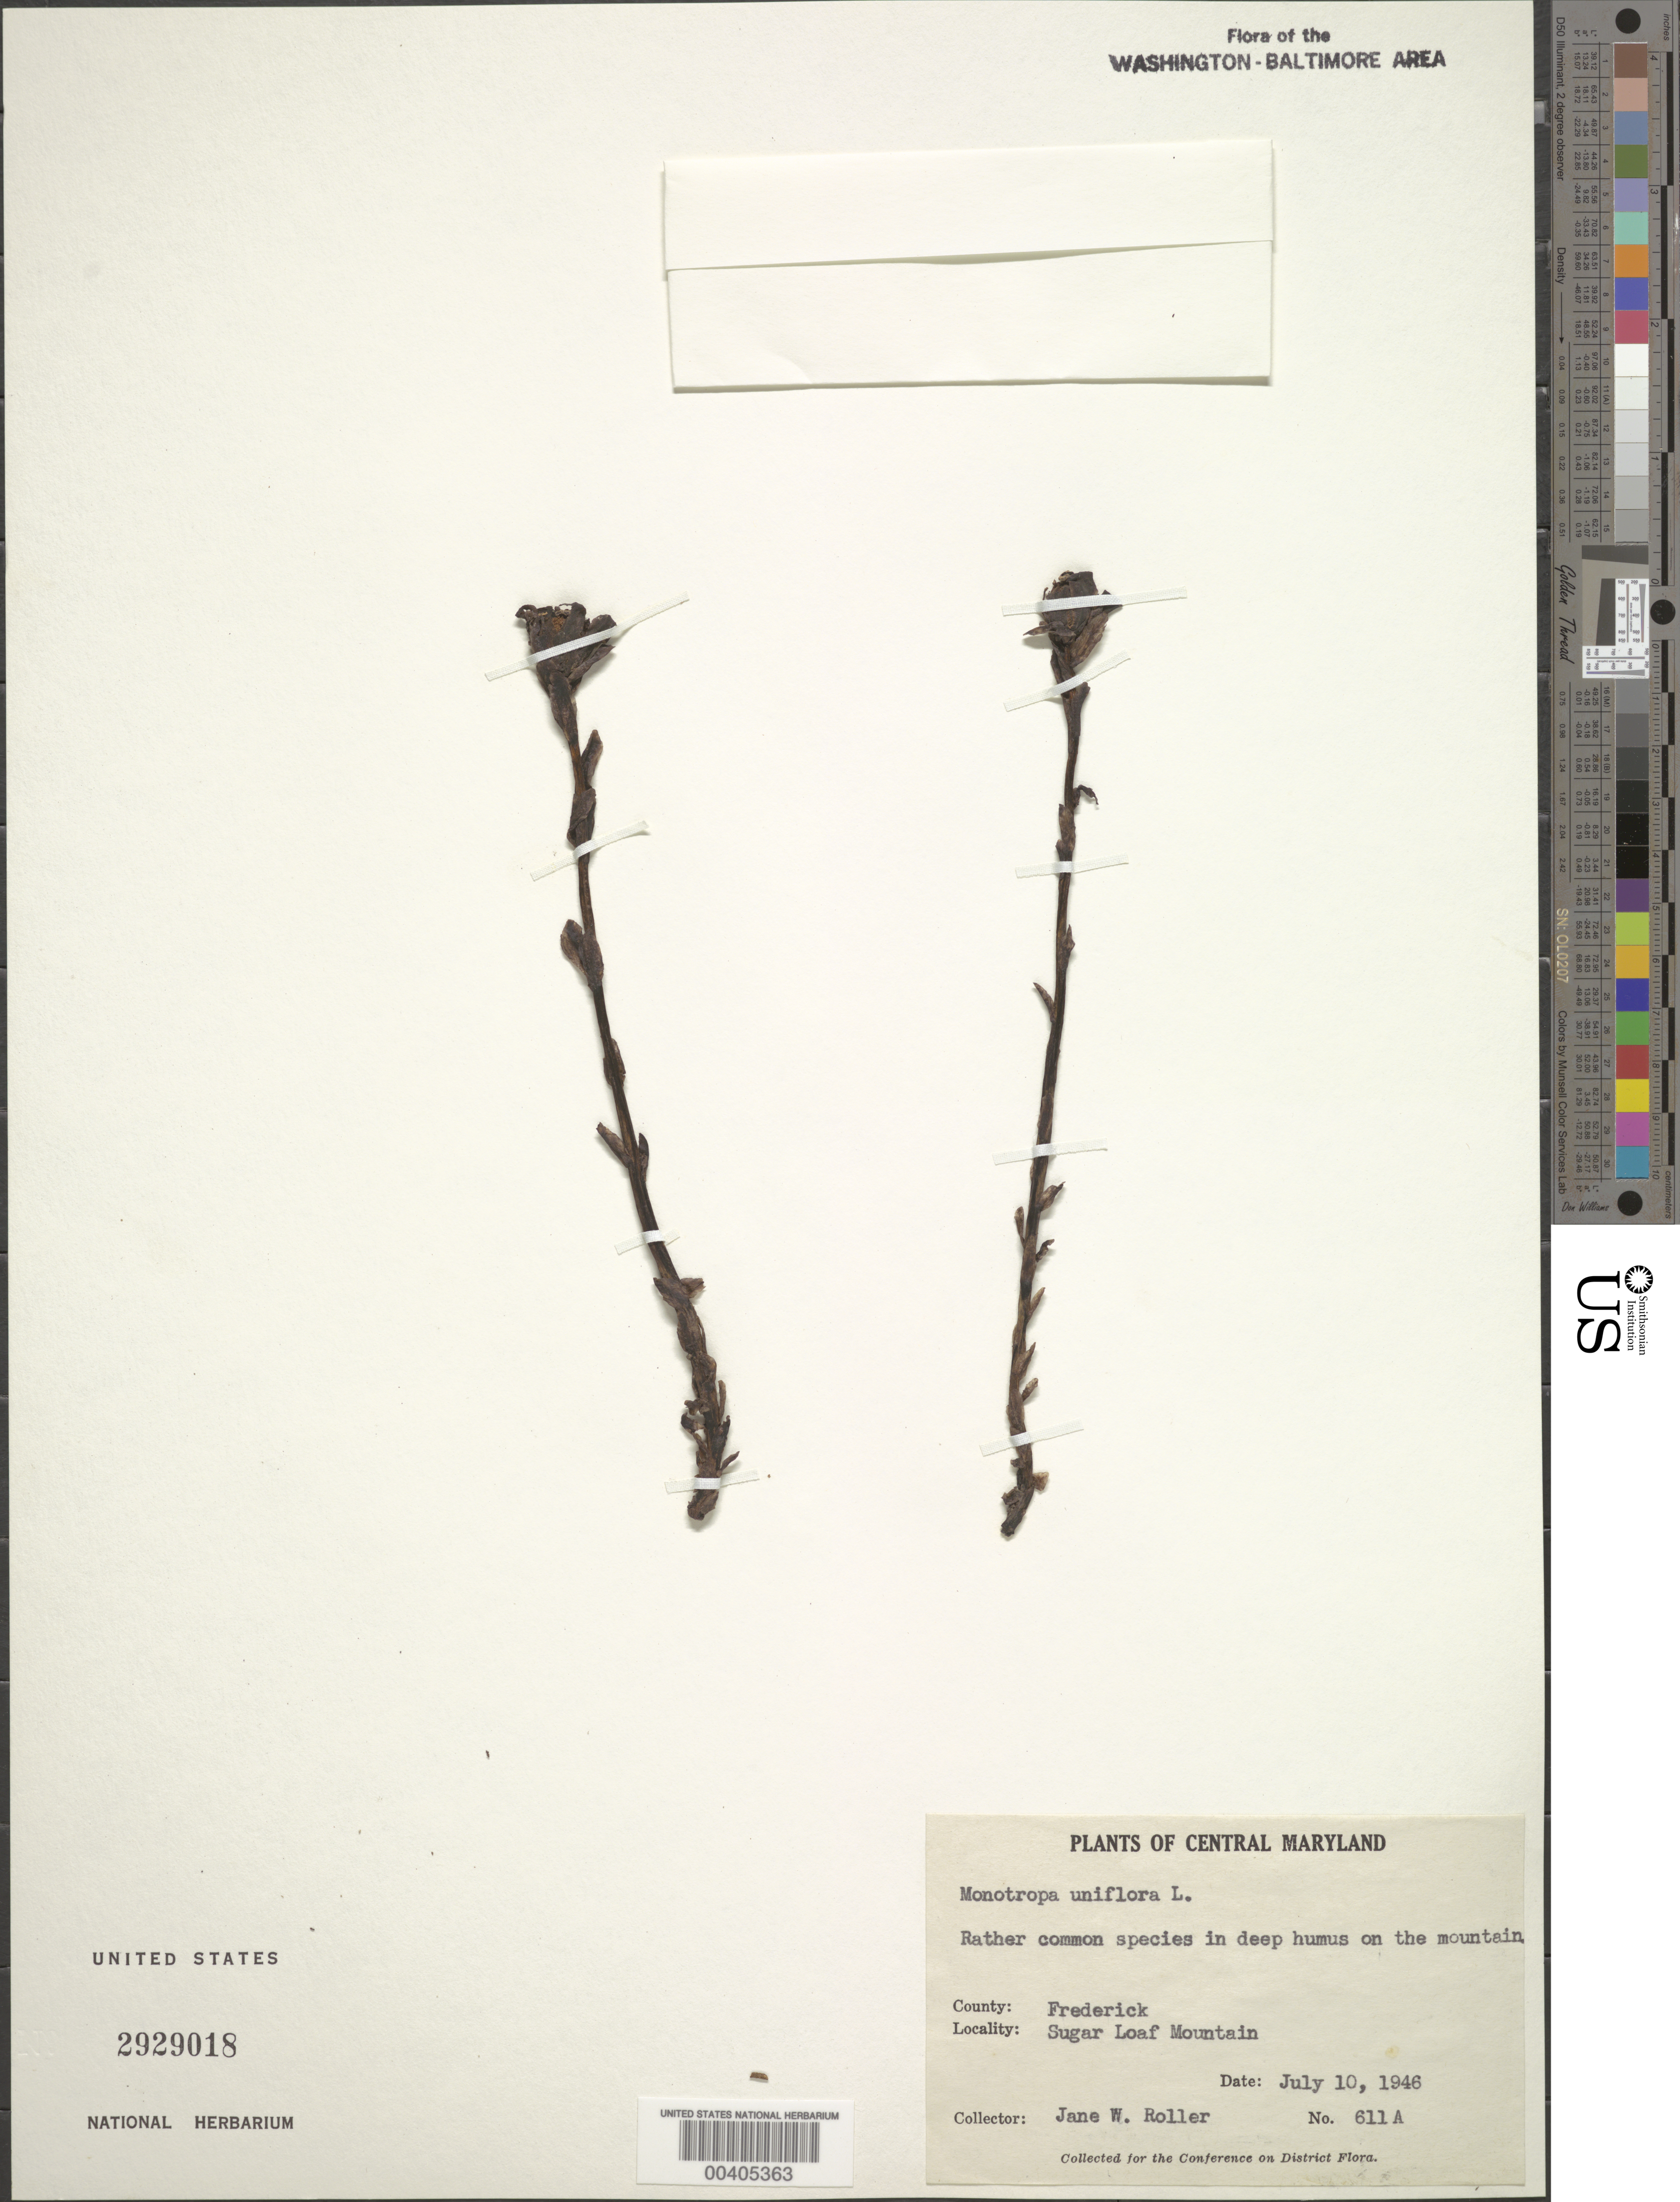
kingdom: Plantae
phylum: Tracheophyta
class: Magnoliopsida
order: Ericales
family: Ericaceae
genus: Monotropa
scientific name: Monotropa uniflora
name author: L.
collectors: J. W. Roller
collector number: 611A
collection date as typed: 10 Jul 1946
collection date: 1946-07-10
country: United States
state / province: Maryland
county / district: Frederick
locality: Sugar Loaf Mountain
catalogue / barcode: US 2929018